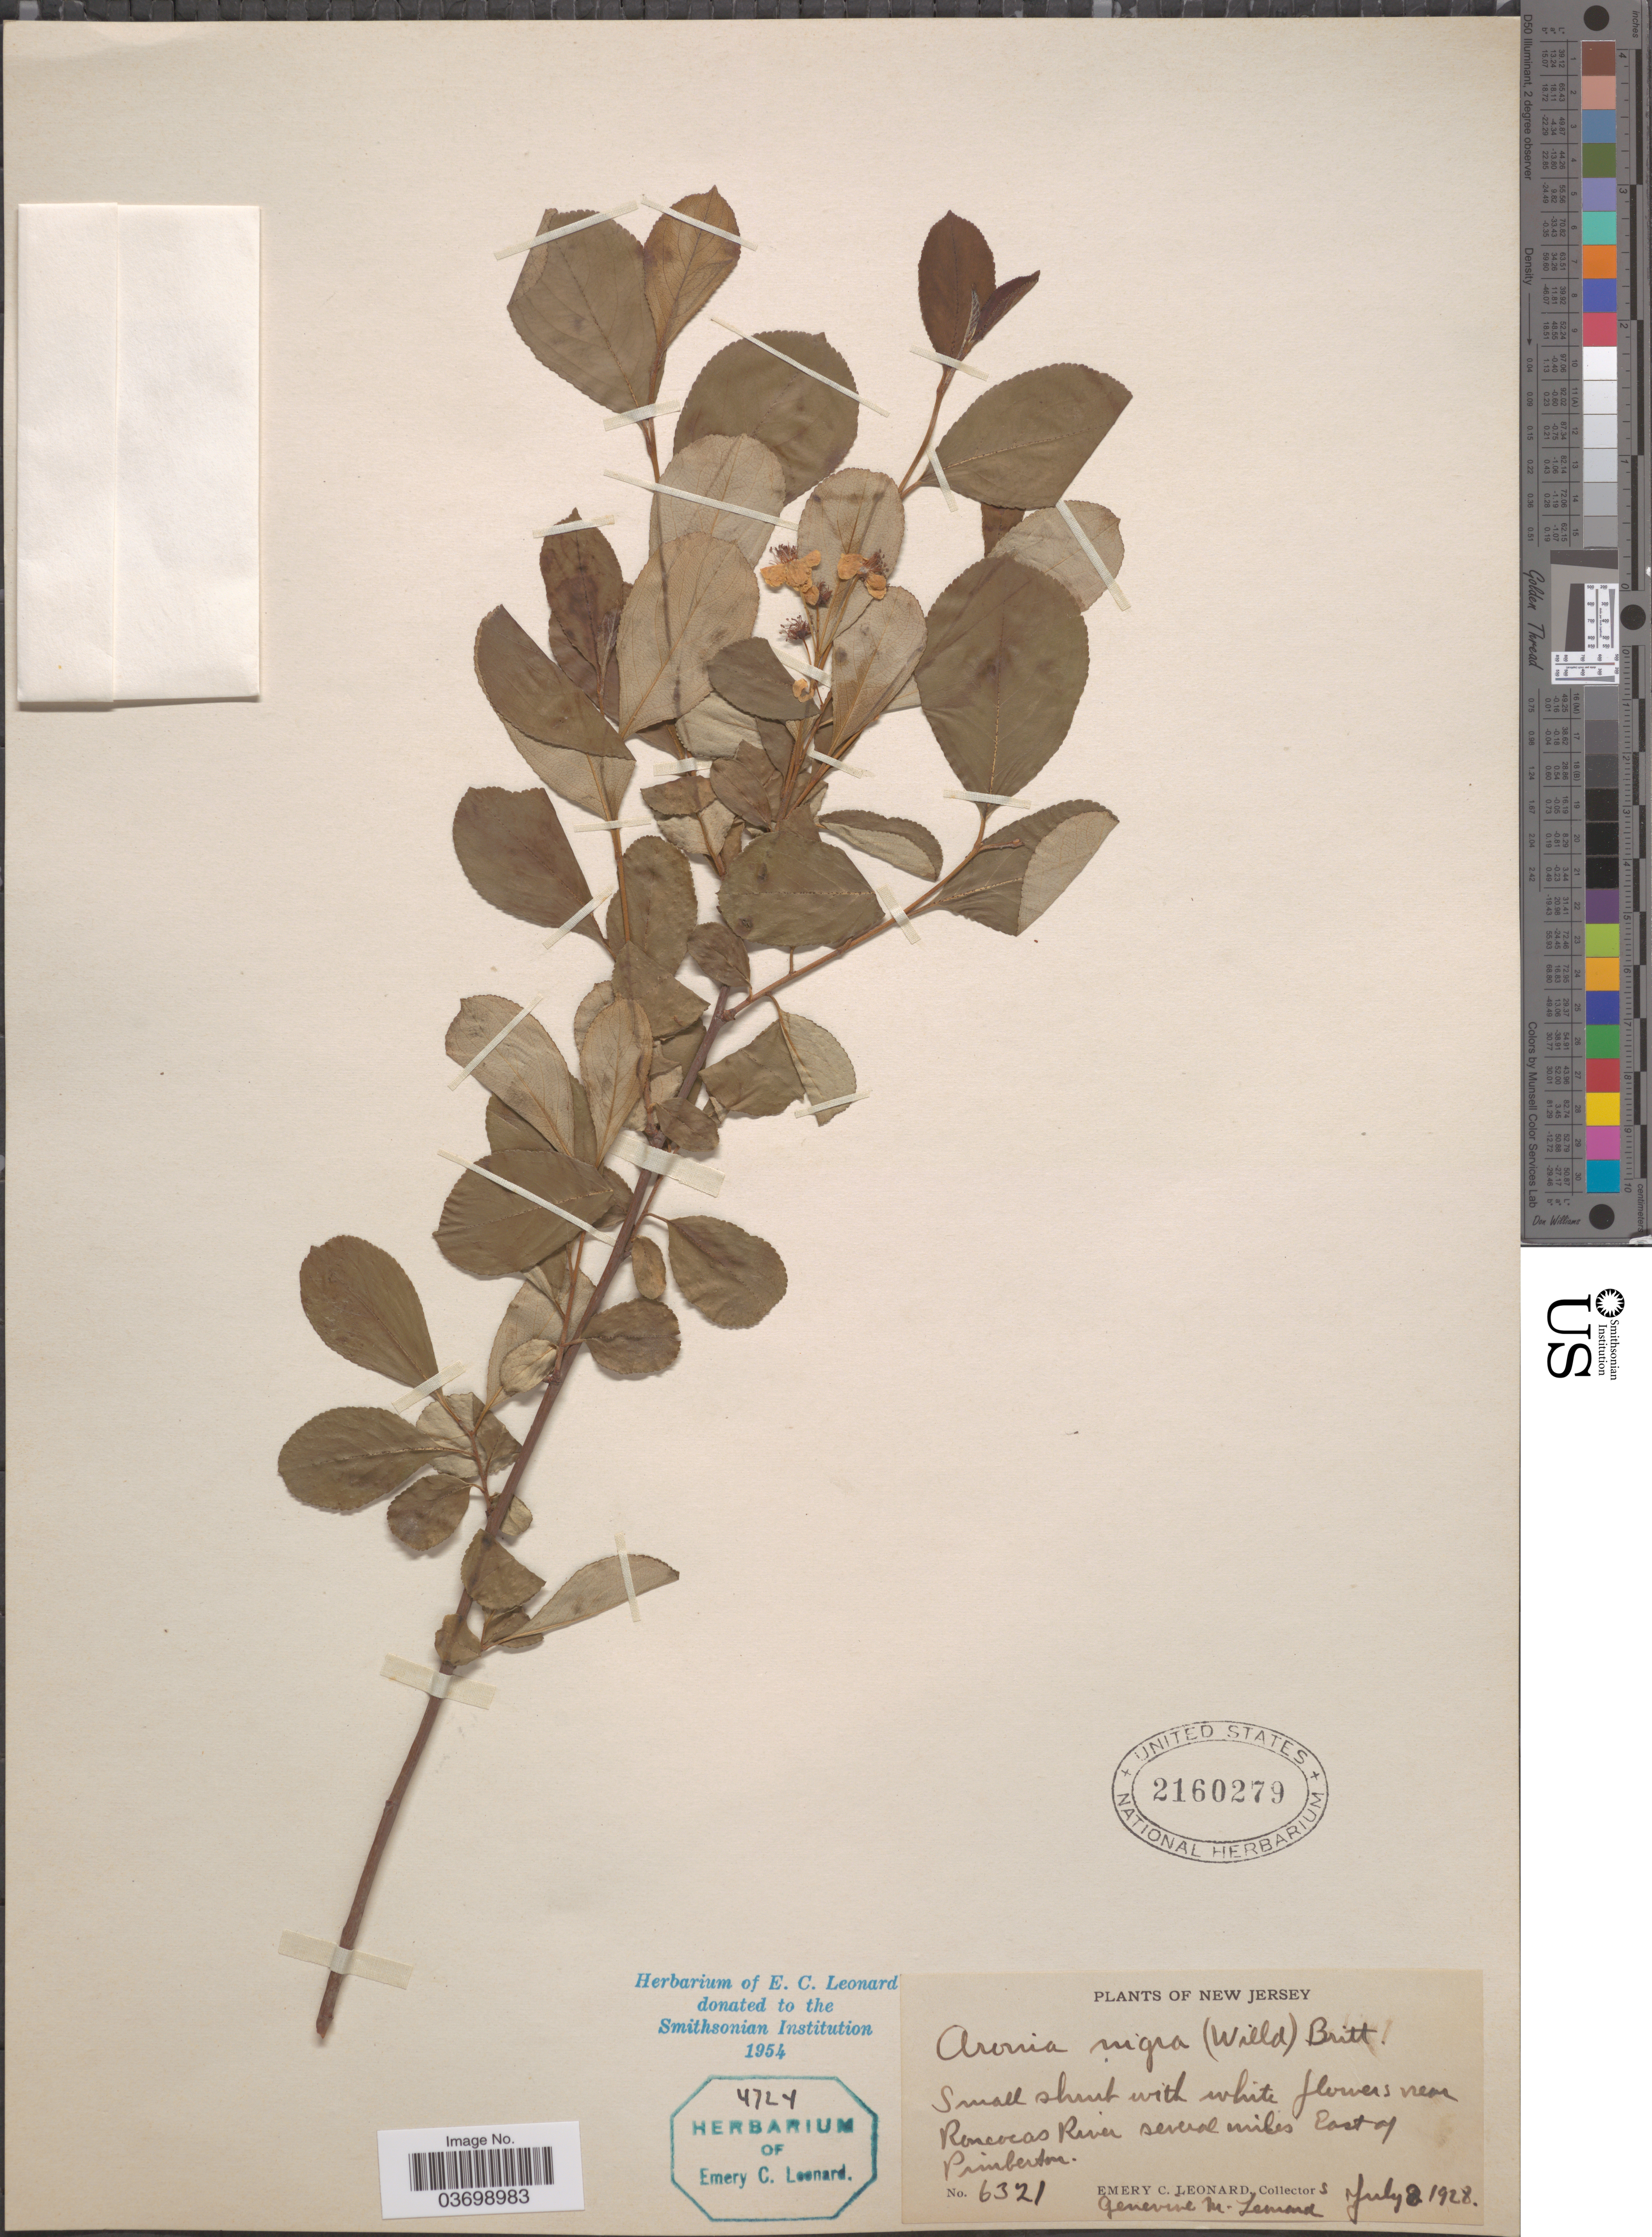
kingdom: Plantae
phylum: Tracheophyta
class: Magnoliopsida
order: Rosales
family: Rosaceae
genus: Aronia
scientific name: Aronia melanocarpa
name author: (Michx.) Elliott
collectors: E. C. Leonard & G. M. Leonard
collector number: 6321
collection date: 1928-07-08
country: United States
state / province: New Jersey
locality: Near Rancocas River several miles East of Pimberton.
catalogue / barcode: US 2160279